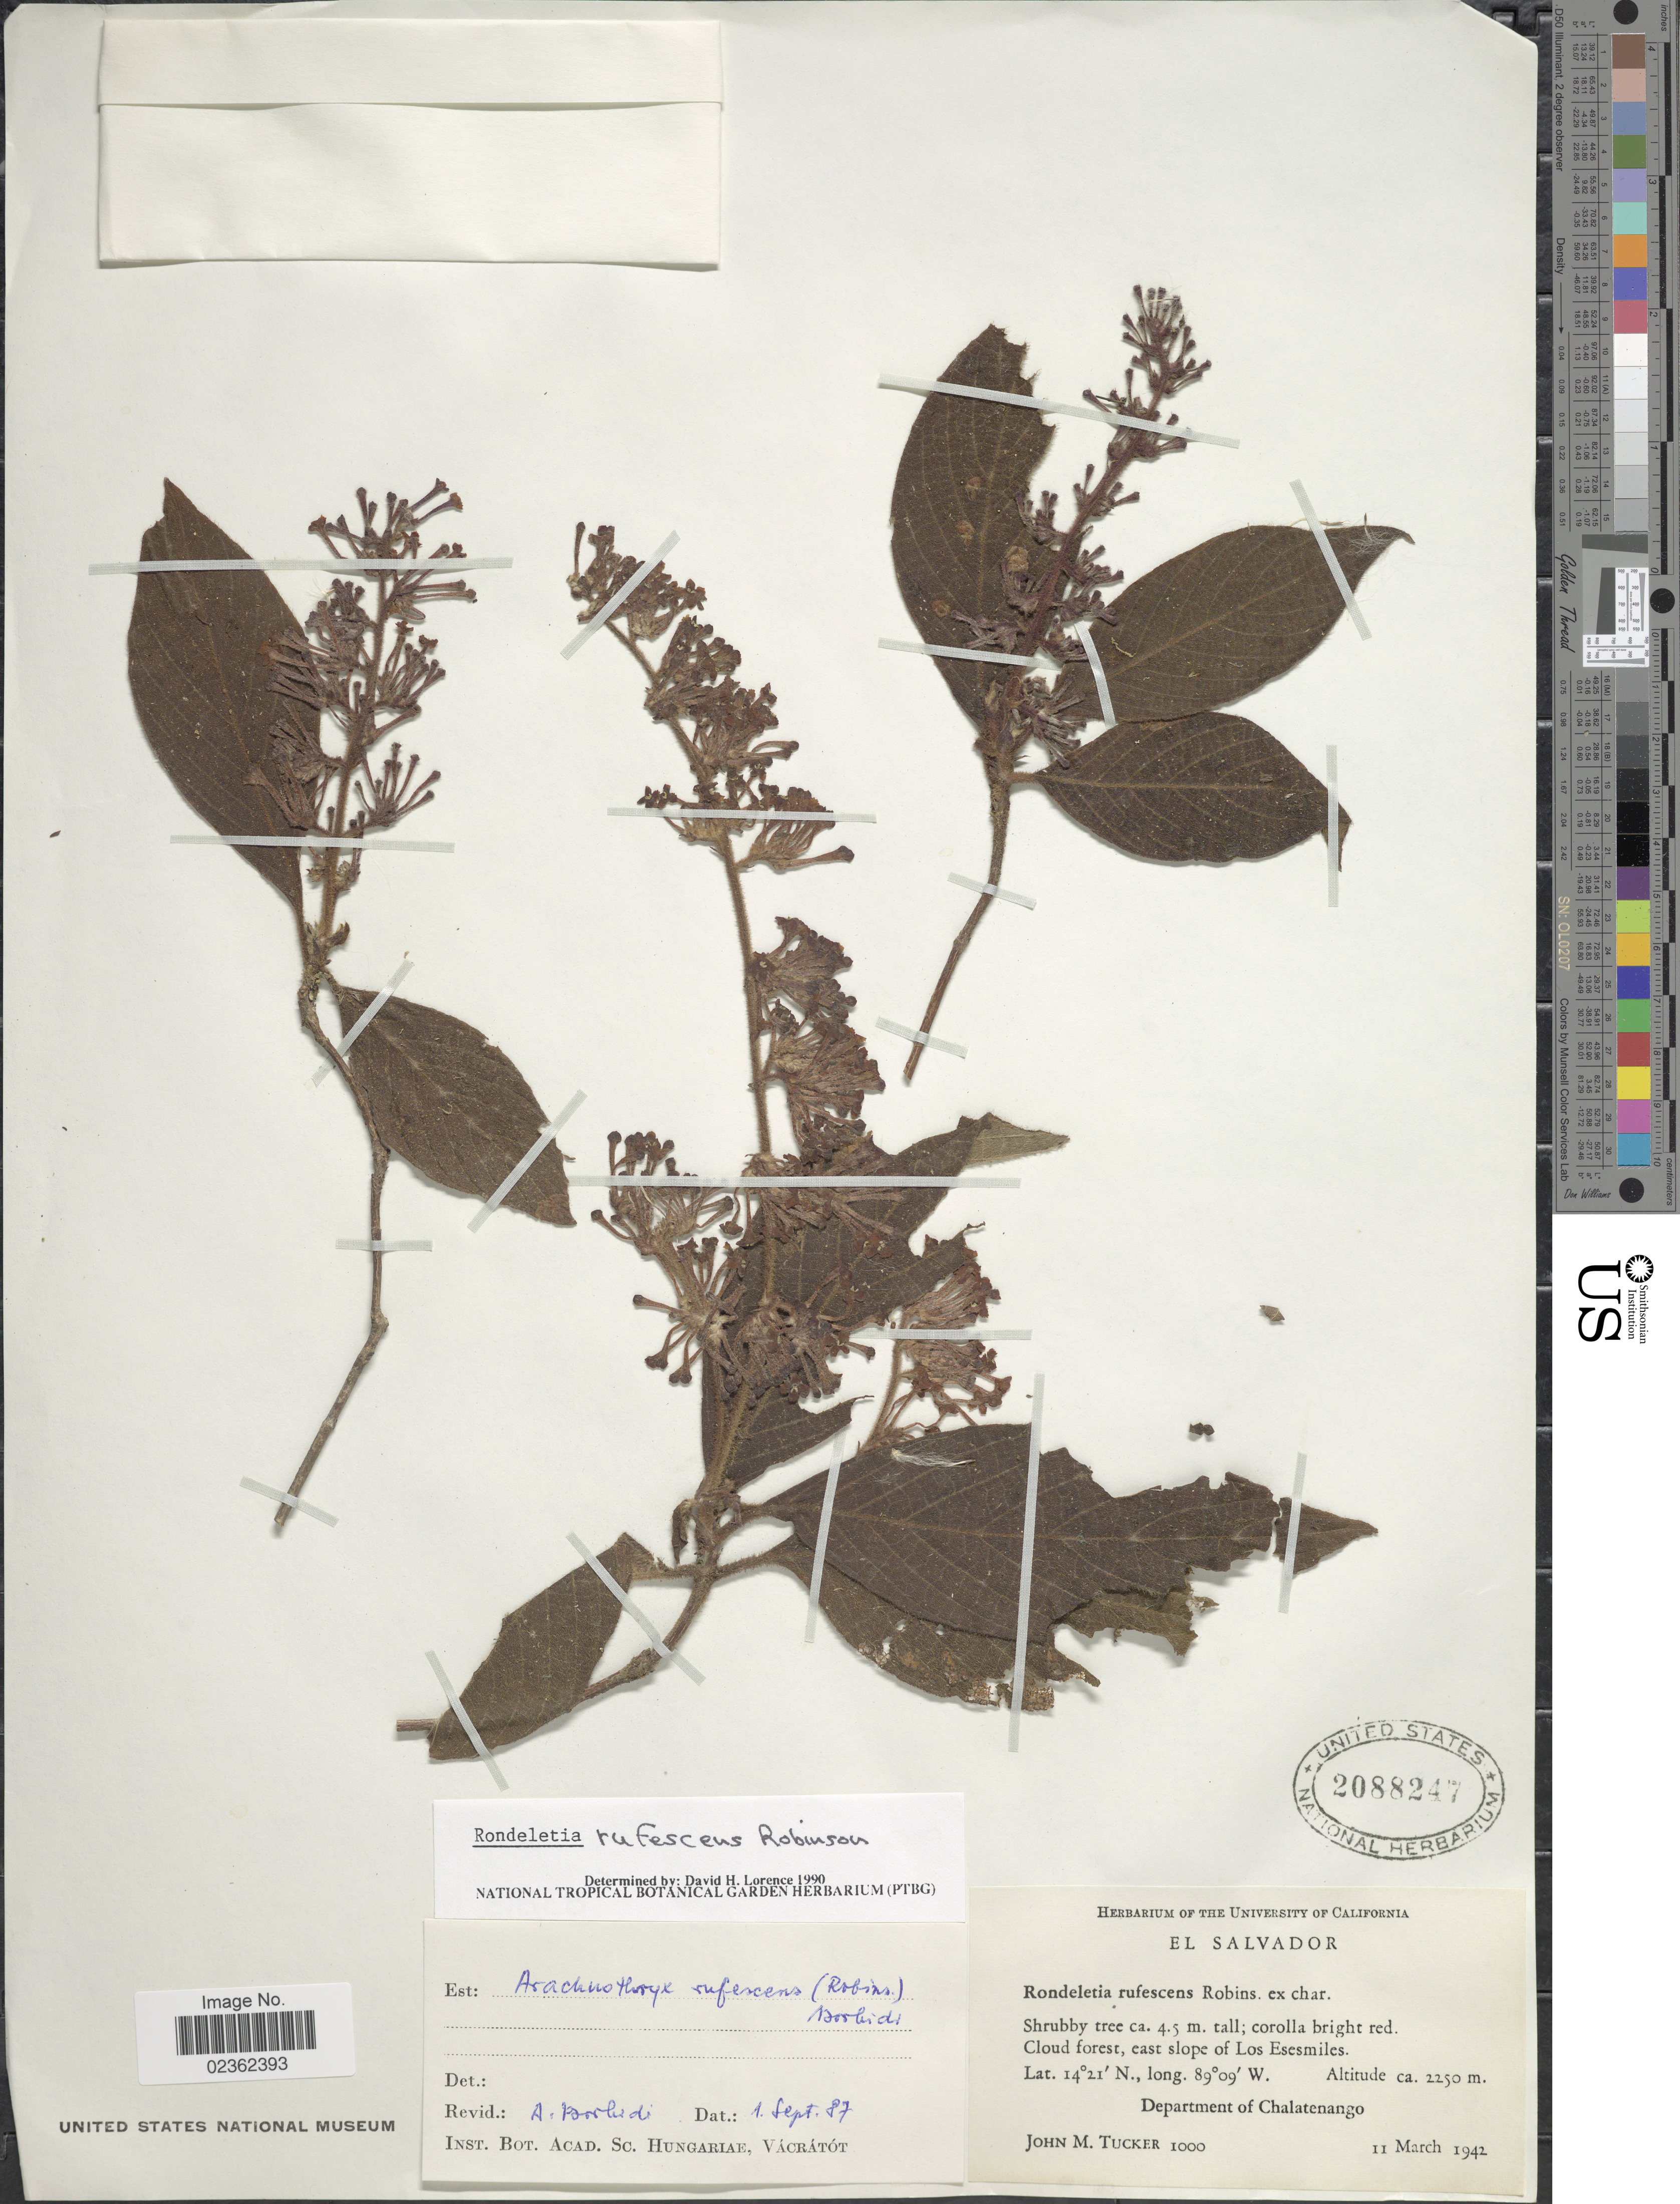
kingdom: Plantae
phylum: Tracheophyta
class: Magnoliopsida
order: Gentianales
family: Rubiaceae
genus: Arachnothryx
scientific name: Arachnothryx rufescens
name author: (B.L. Rob.) Borhidi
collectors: J. M. Tucker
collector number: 1000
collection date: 1942-03-11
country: El Salvador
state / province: Chalatenango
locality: Cloud forest, east slope of Los Esesmiles.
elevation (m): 2250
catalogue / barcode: US 2088247